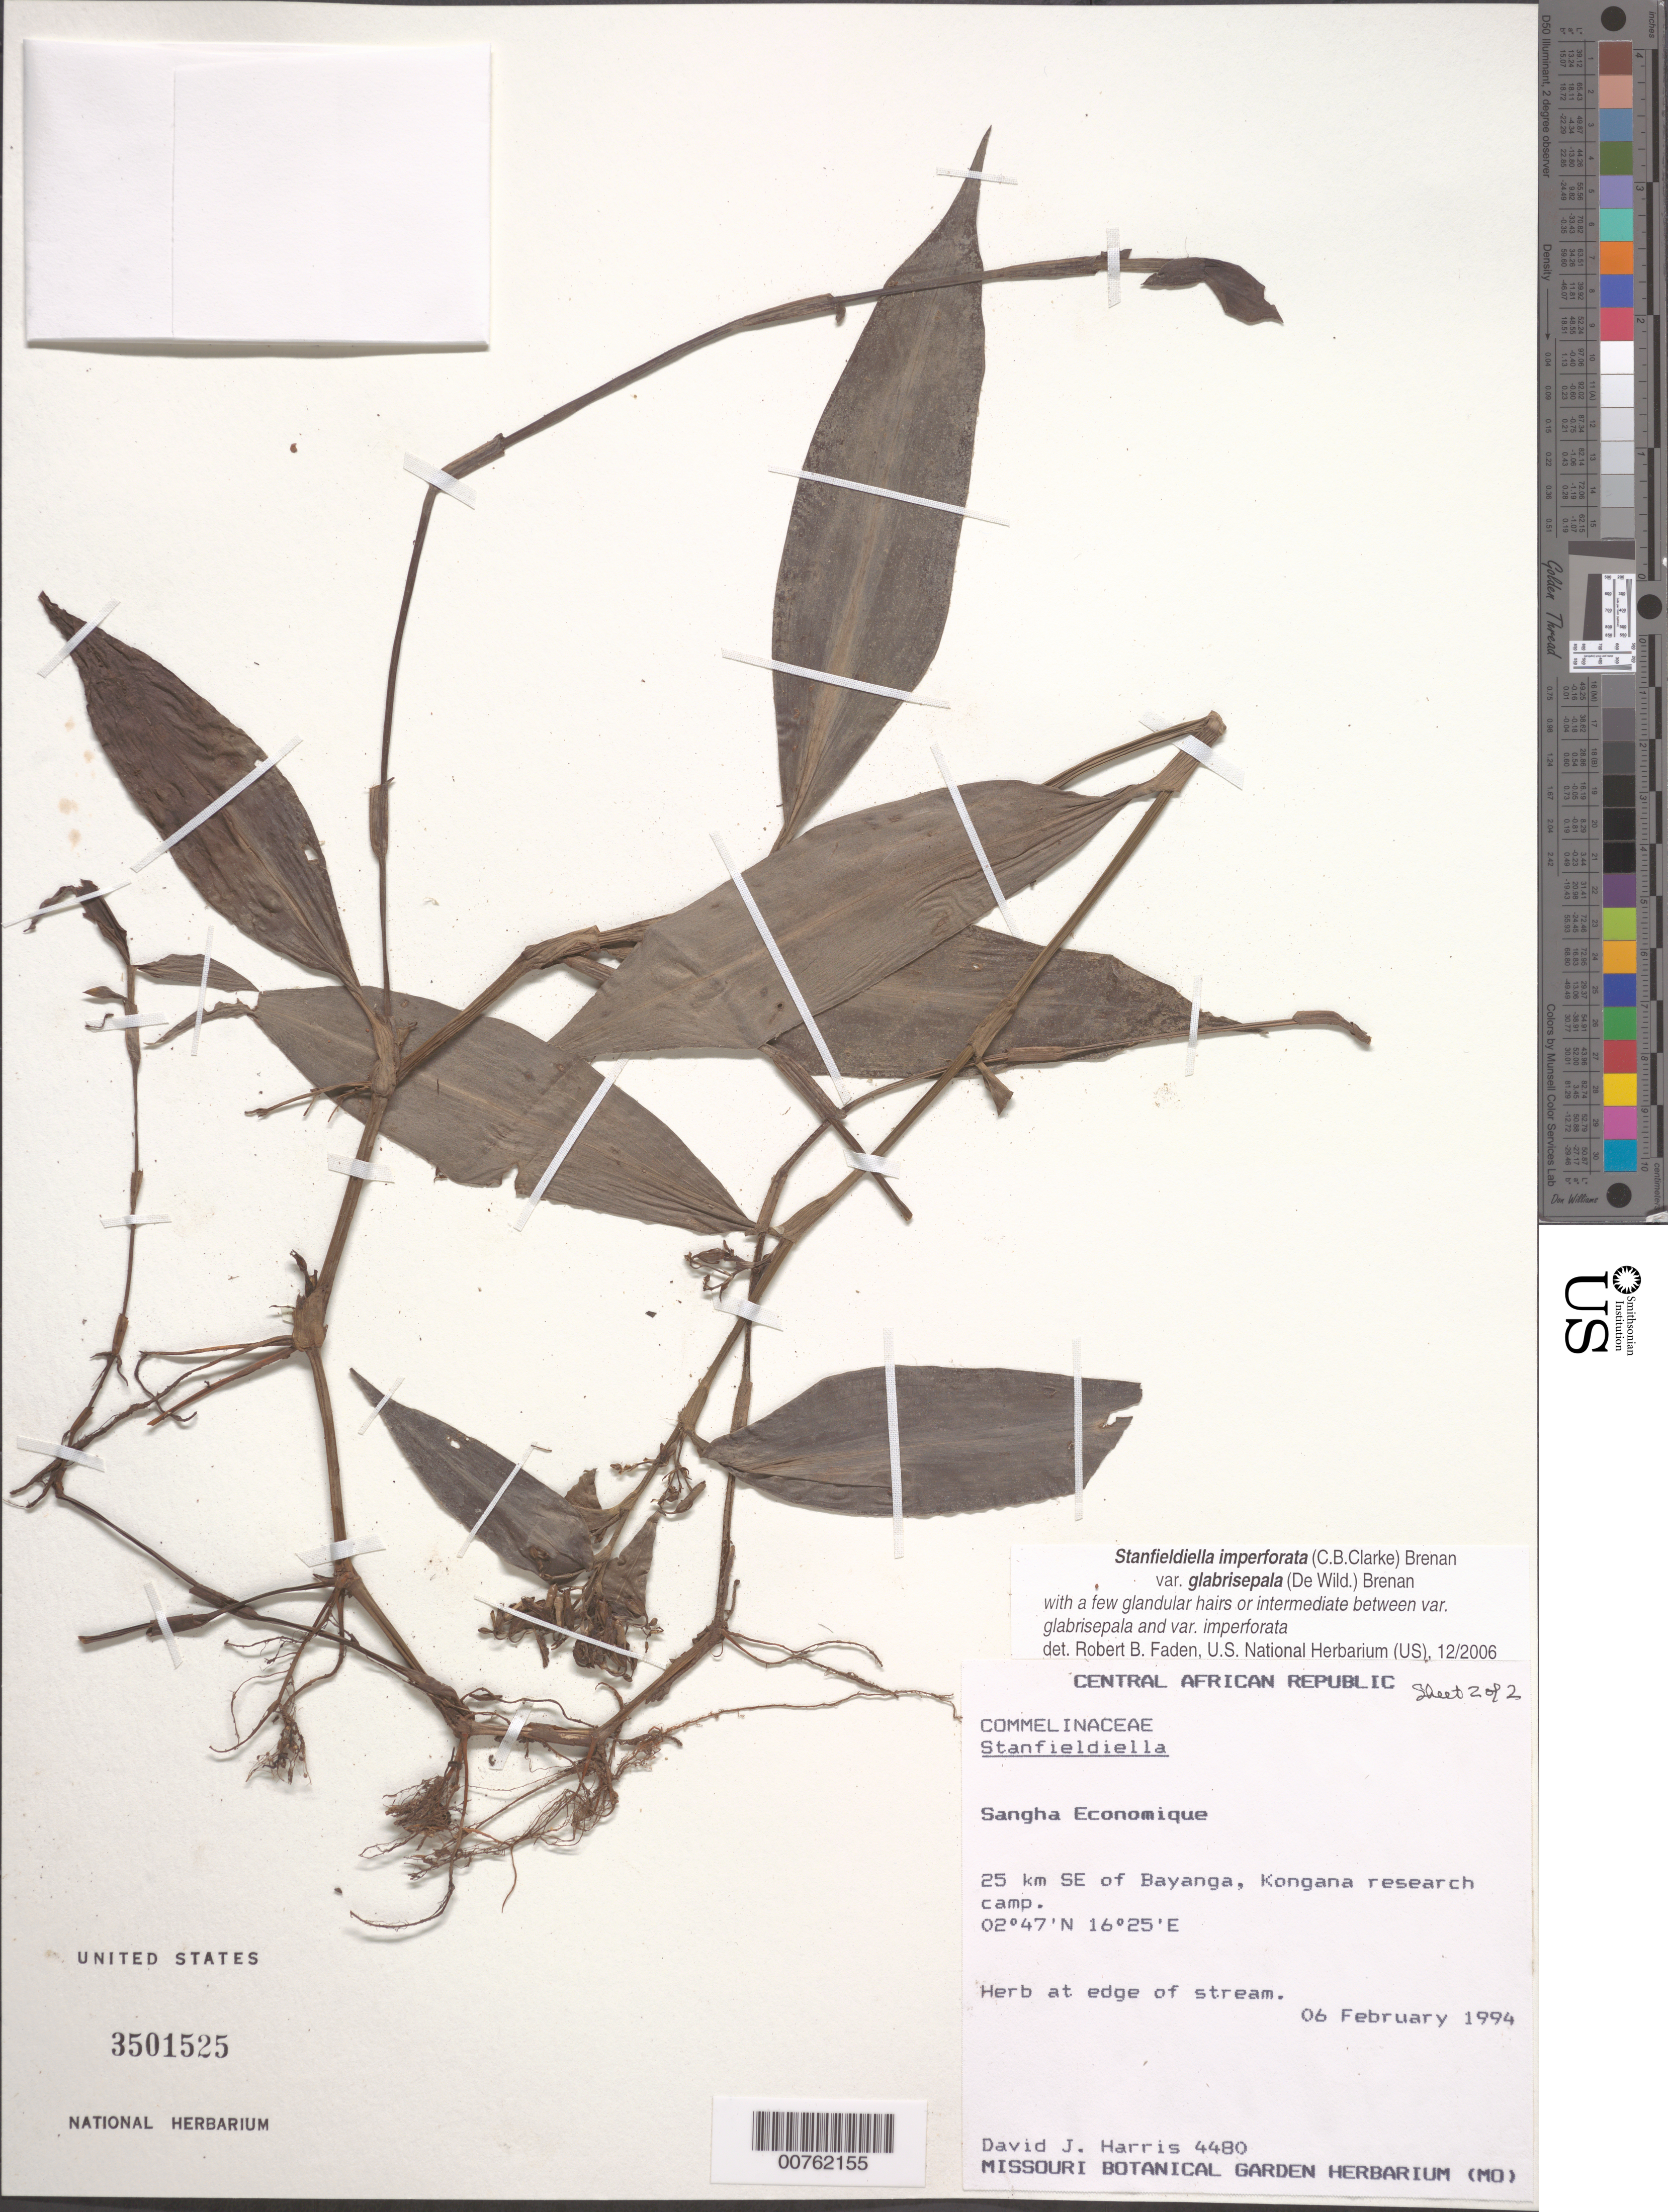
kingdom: Plantae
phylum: Tracheophyta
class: Liliopsida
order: Commelinales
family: Commelinaceae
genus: Stanfieldiella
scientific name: Stanfieldiella imperforata var. glabrisepala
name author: (De Wild.) Brenan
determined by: Faden, Robert B., (US), Smithsonian Institution - National Museum of Natural History (UNITED STATES)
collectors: D. J. Harris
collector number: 4480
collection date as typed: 06 Feb 1994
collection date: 1994-02-06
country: Central African Republic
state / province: Sangha-Mbaere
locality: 25 km SE of Bayanga. Kongana research camp,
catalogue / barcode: US 3501525